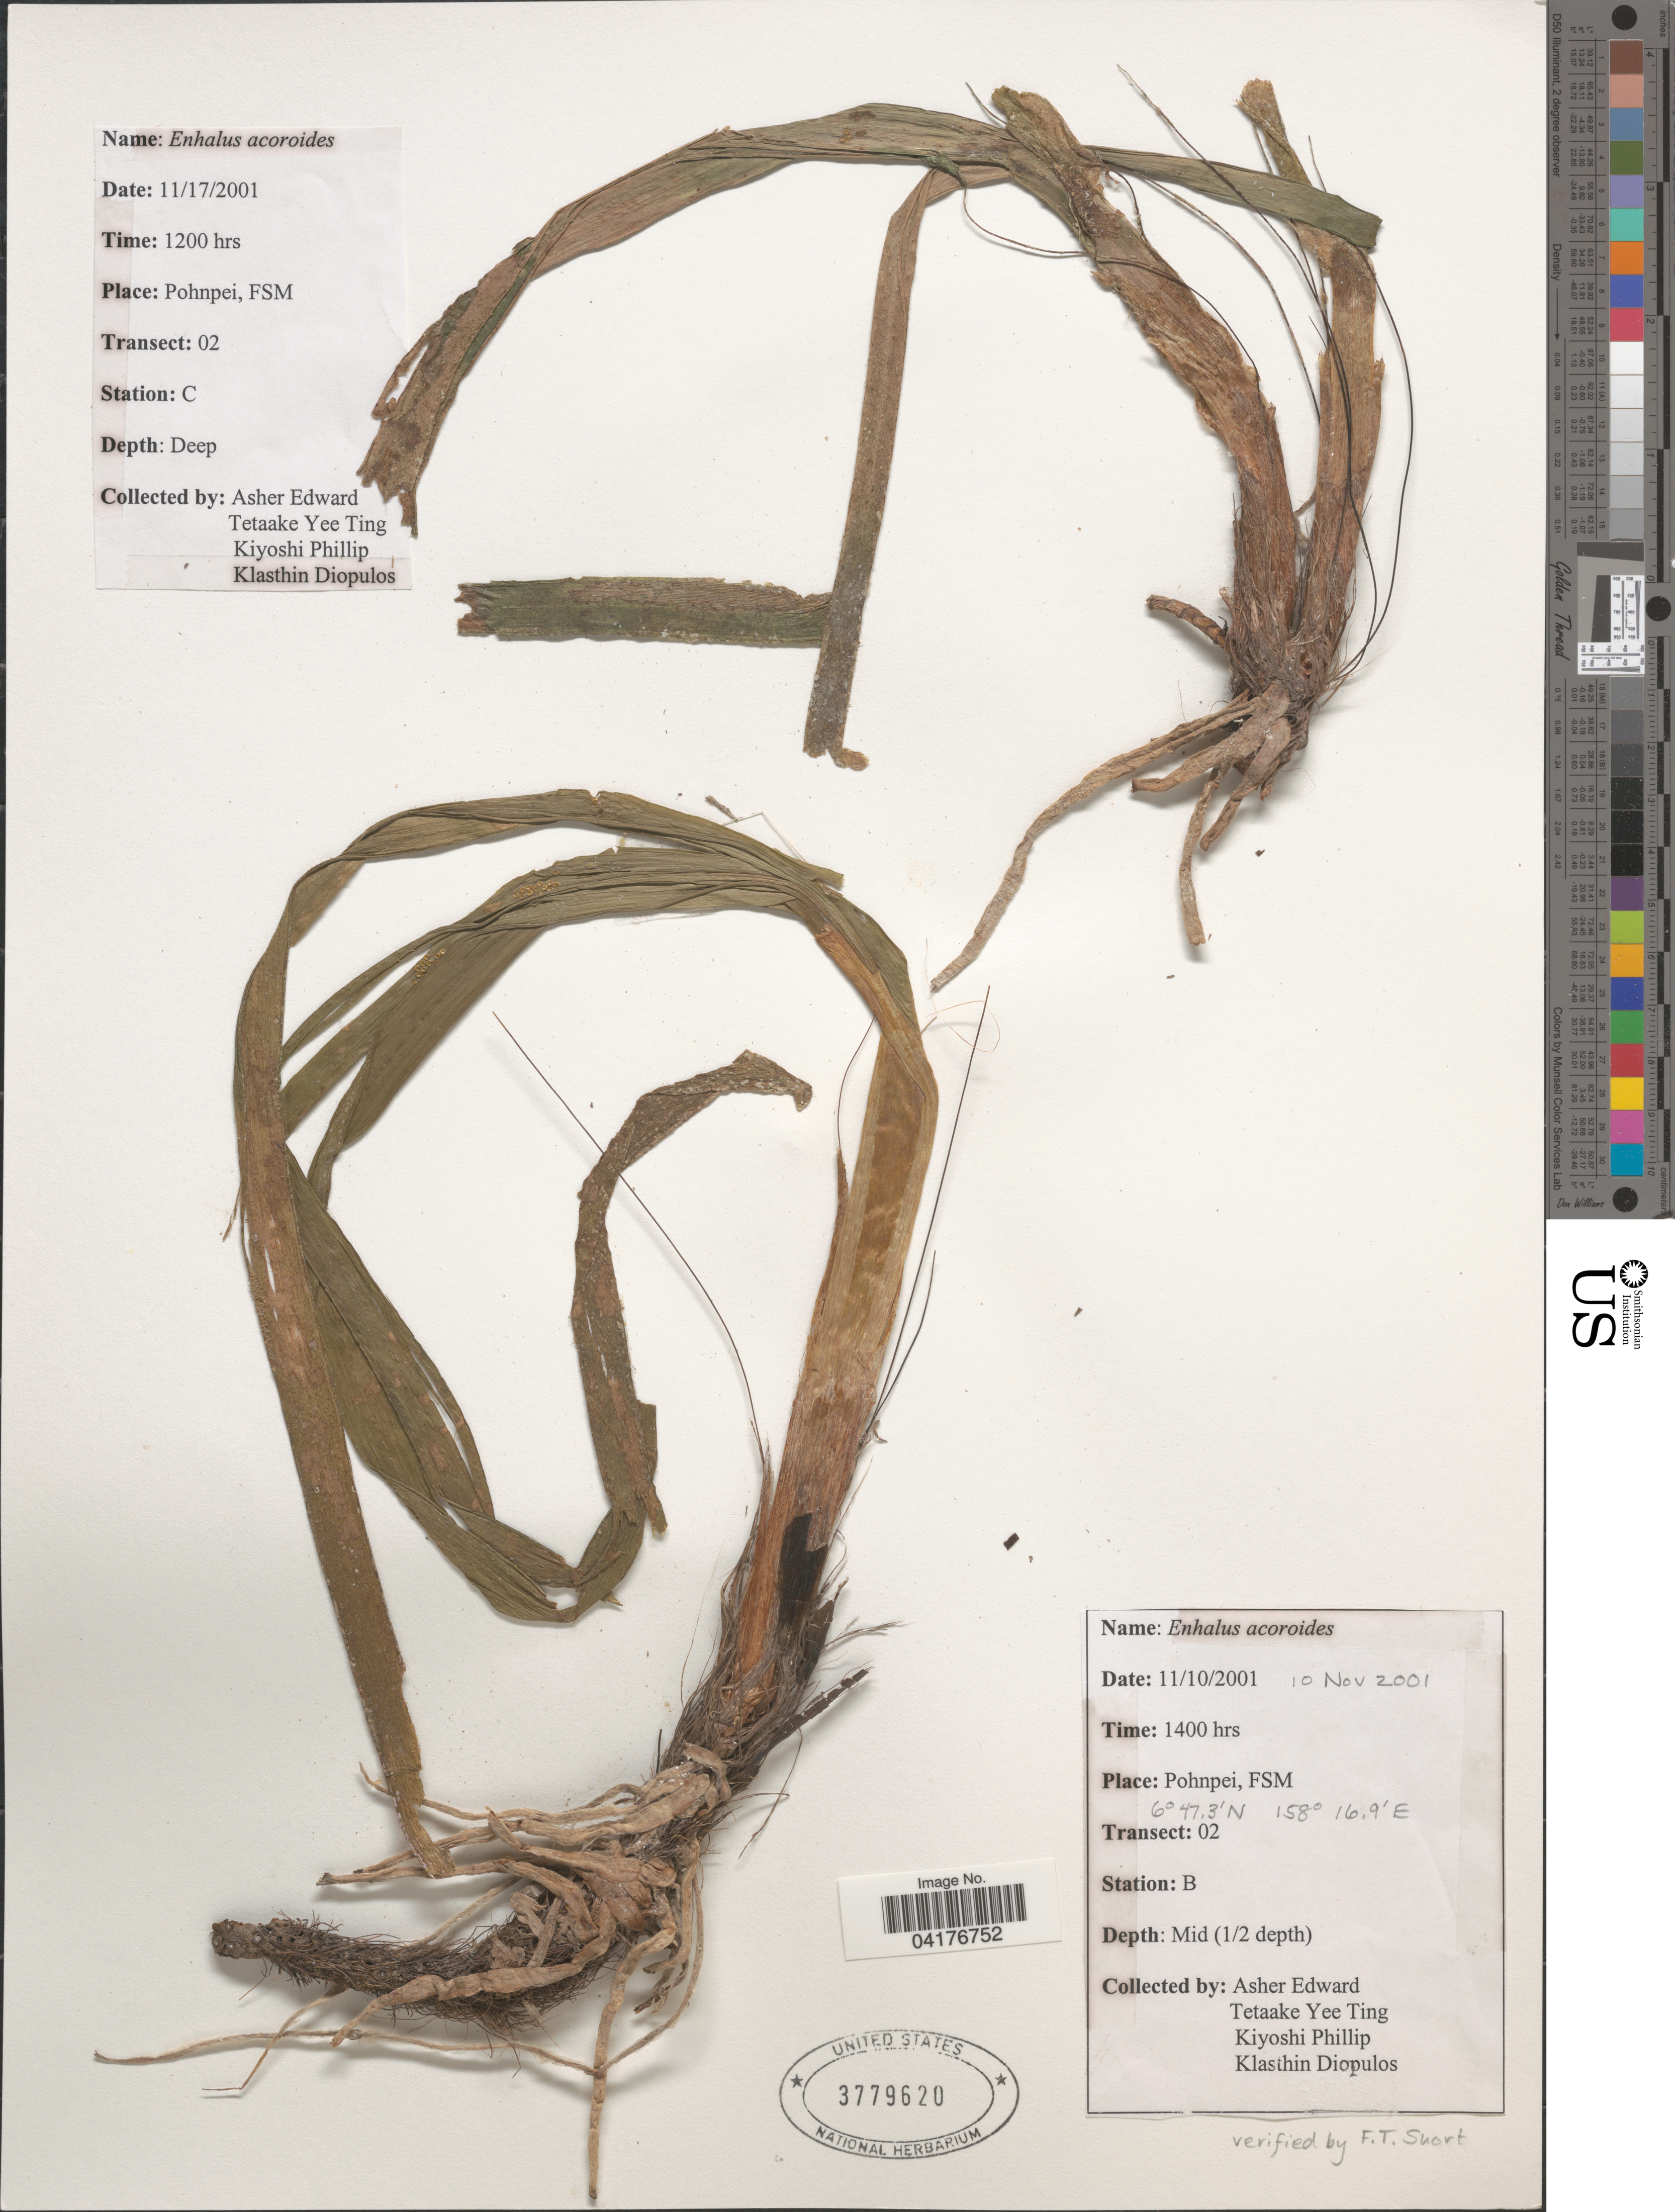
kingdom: Plantae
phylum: Tracheophyta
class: Liliopsida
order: Alismatales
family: Hydrocharitaceae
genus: Enhalus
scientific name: Enhalus acoroides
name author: (L. f.) Royle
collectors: A. Edward, T. Ting, K. Phillip & K. Diopulos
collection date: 2001-11-17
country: Micronesia, Federated States of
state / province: Pohnpei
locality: Transect: 02. Station: C.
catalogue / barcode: US 3779620-3